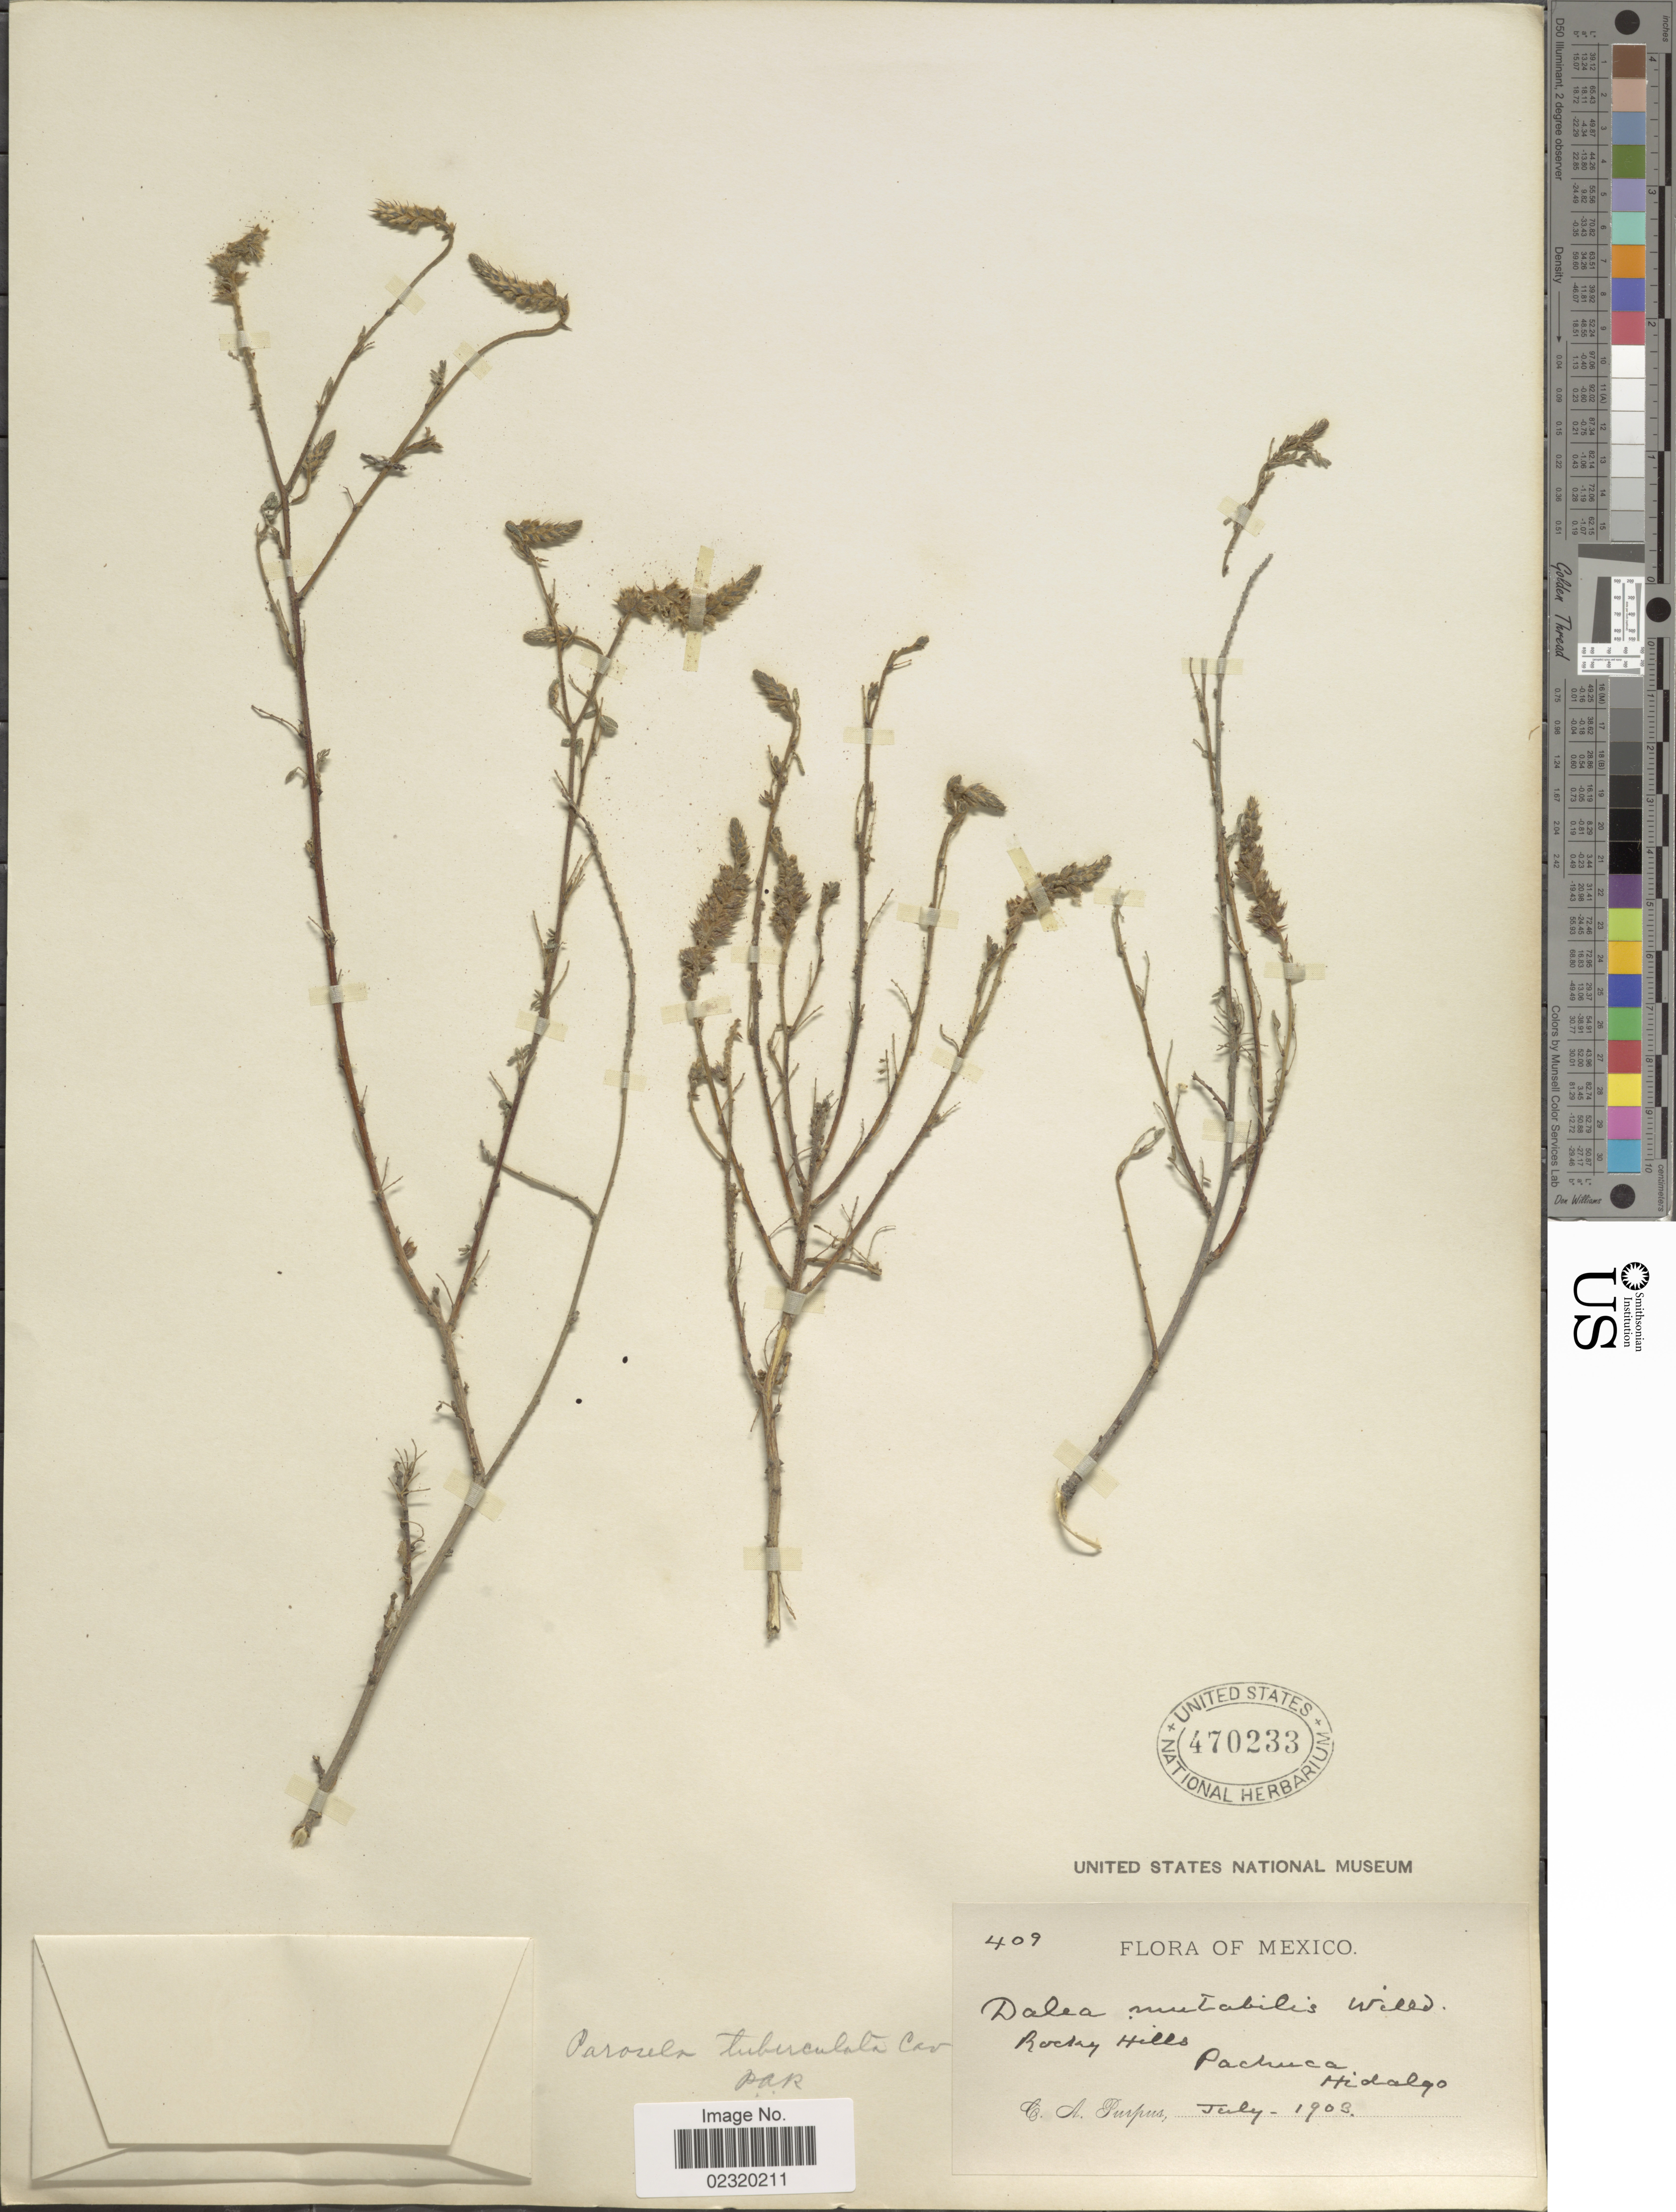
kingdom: Plantae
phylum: Tracheophyta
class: Magnoliopsida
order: Fabales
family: Fabaceae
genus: Dalea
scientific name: Dalea tuberculata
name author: Lag.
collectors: C. A. Purpus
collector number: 409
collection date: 1903-07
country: Mexico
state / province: Hidalgo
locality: Rocky Hills, Pachuca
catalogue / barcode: US 470233